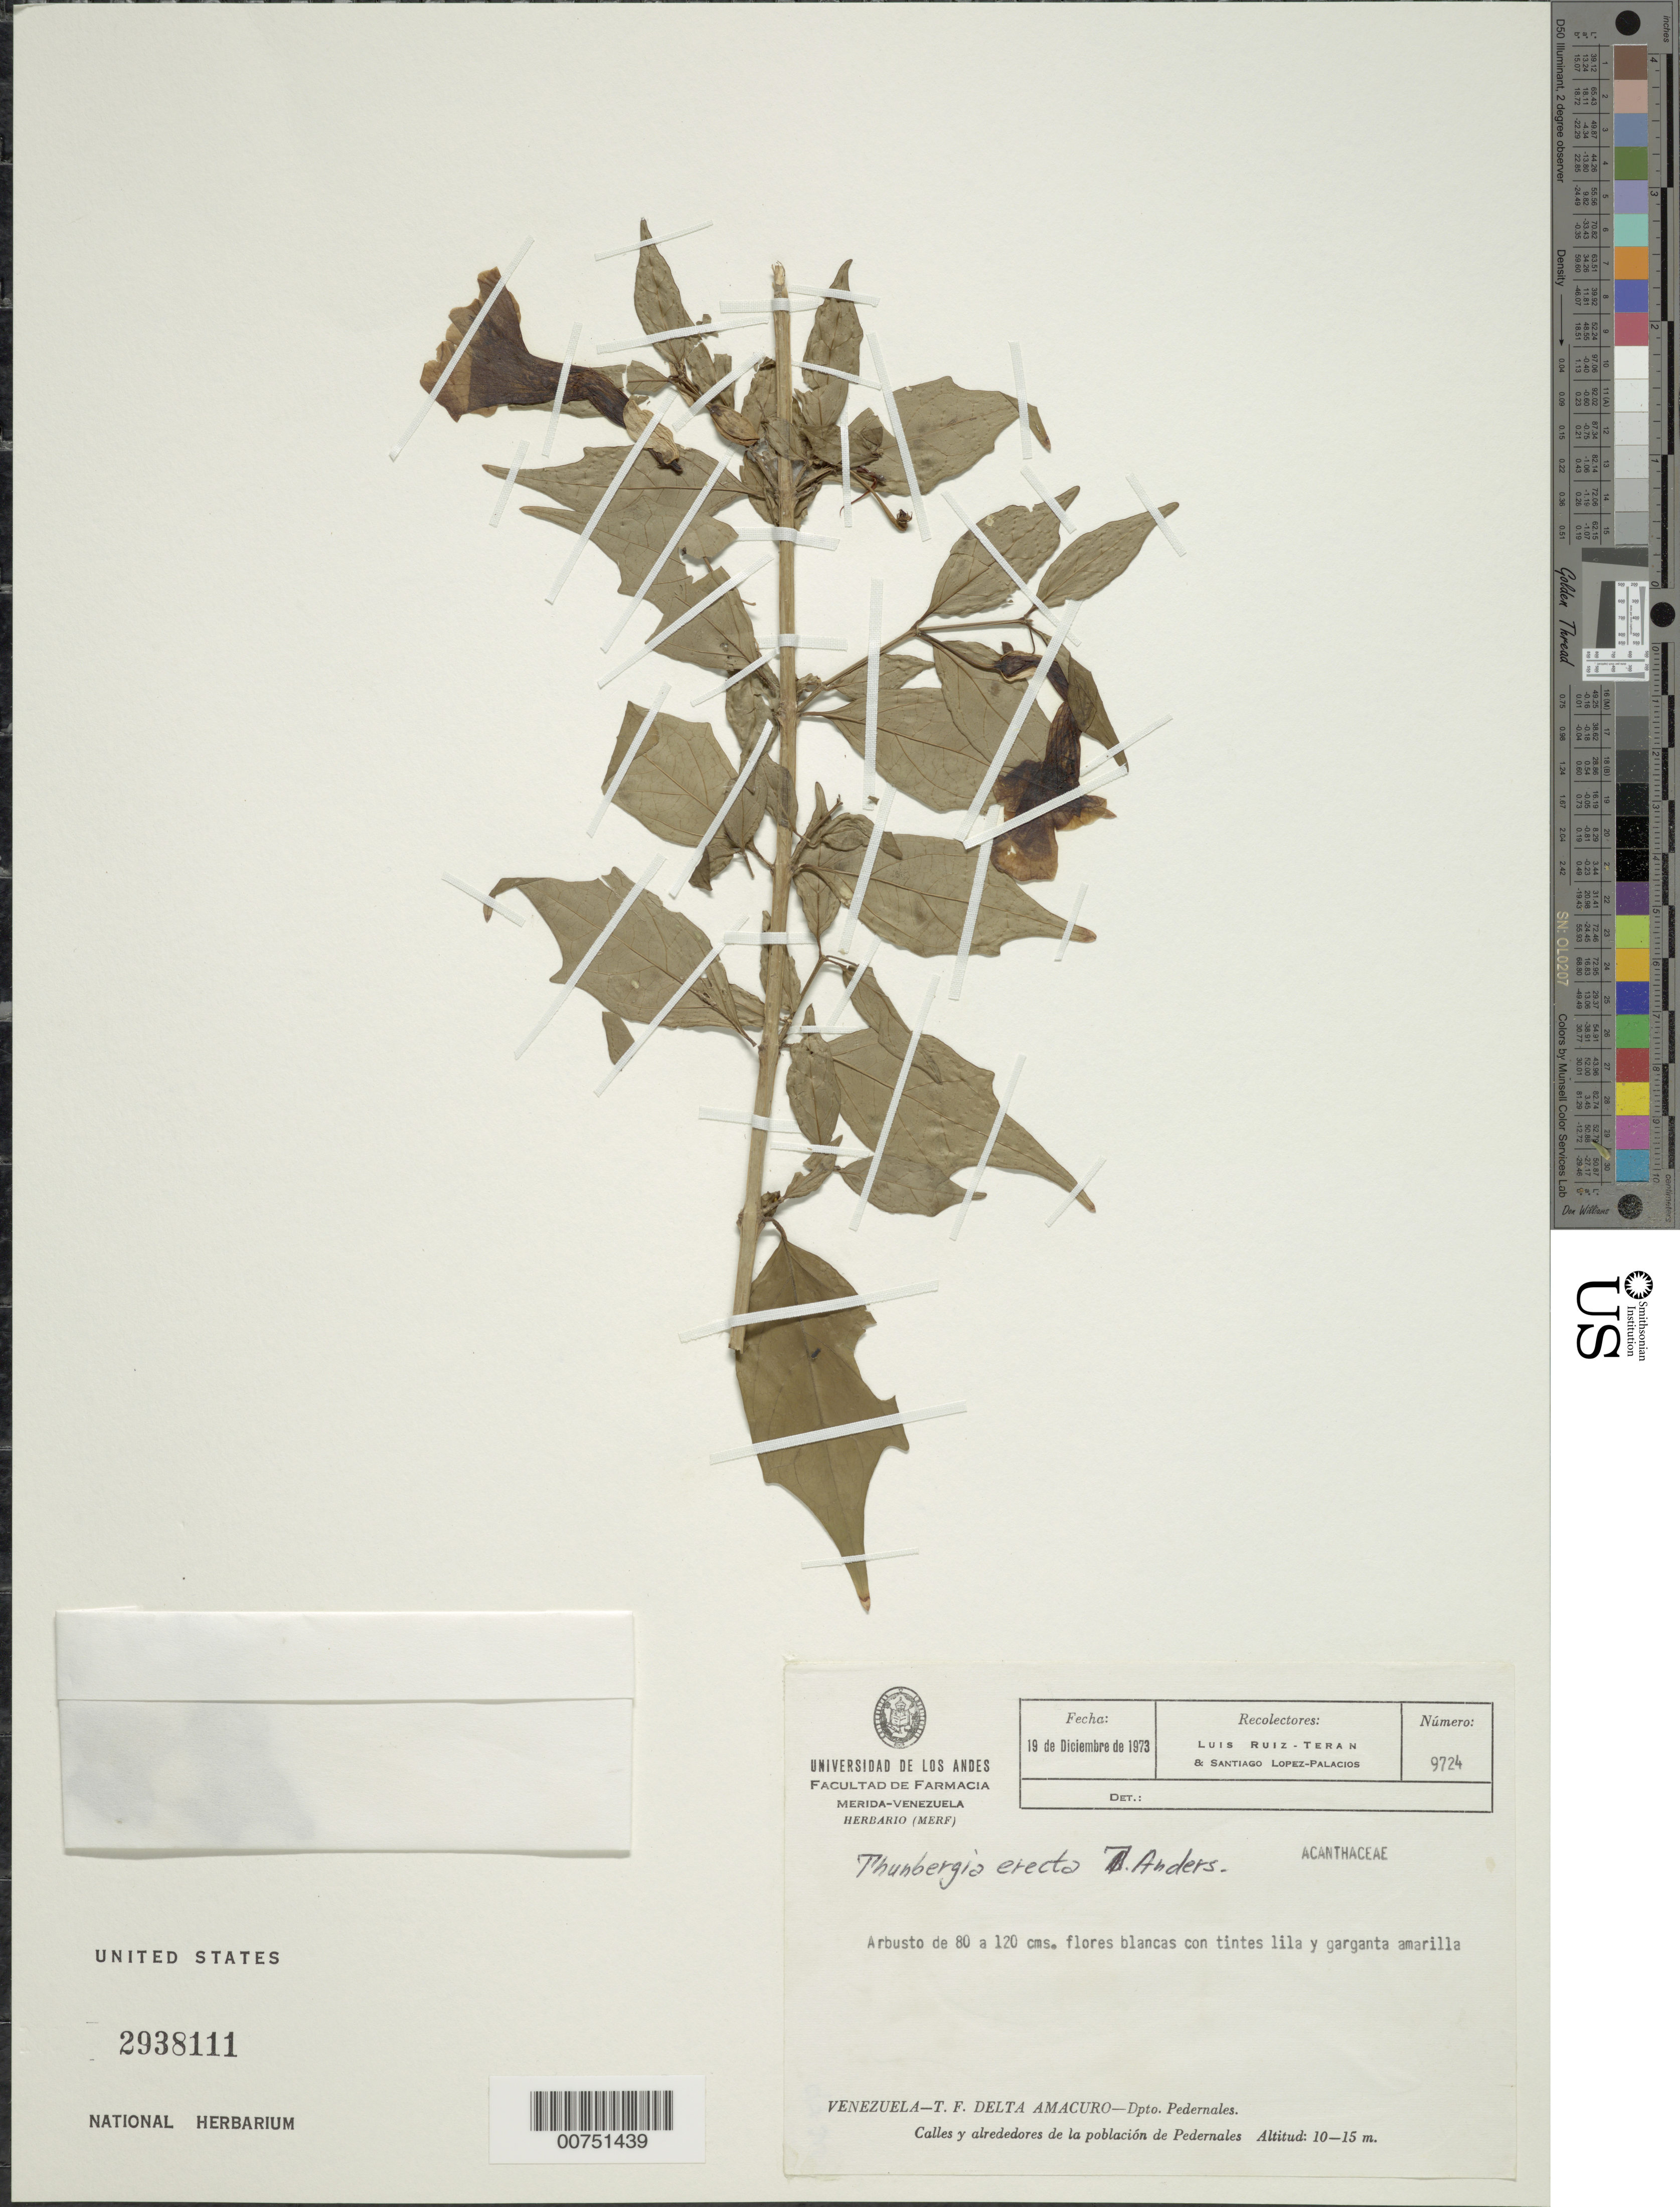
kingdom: Plantae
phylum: Tracheophyta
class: Magnoliopsida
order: Lamiales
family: Acanthaceae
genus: Thunbergia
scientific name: Thunbergia erecta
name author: (Benth.) T. Anderson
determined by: Wasshausen, Dieter C., (BOT), Smithsonian Institution - National Museum of Natural History (UNITED STATES)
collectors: L. E. Ruíz-Terán & S. López-Palacios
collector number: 9724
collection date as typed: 19-Dec-73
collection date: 1973-12-19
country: Venezuela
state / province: Delta Amacuro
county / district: Pedernales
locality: Pedernales, calles y alrededores de la población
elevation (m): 10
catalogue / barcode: US 2938111